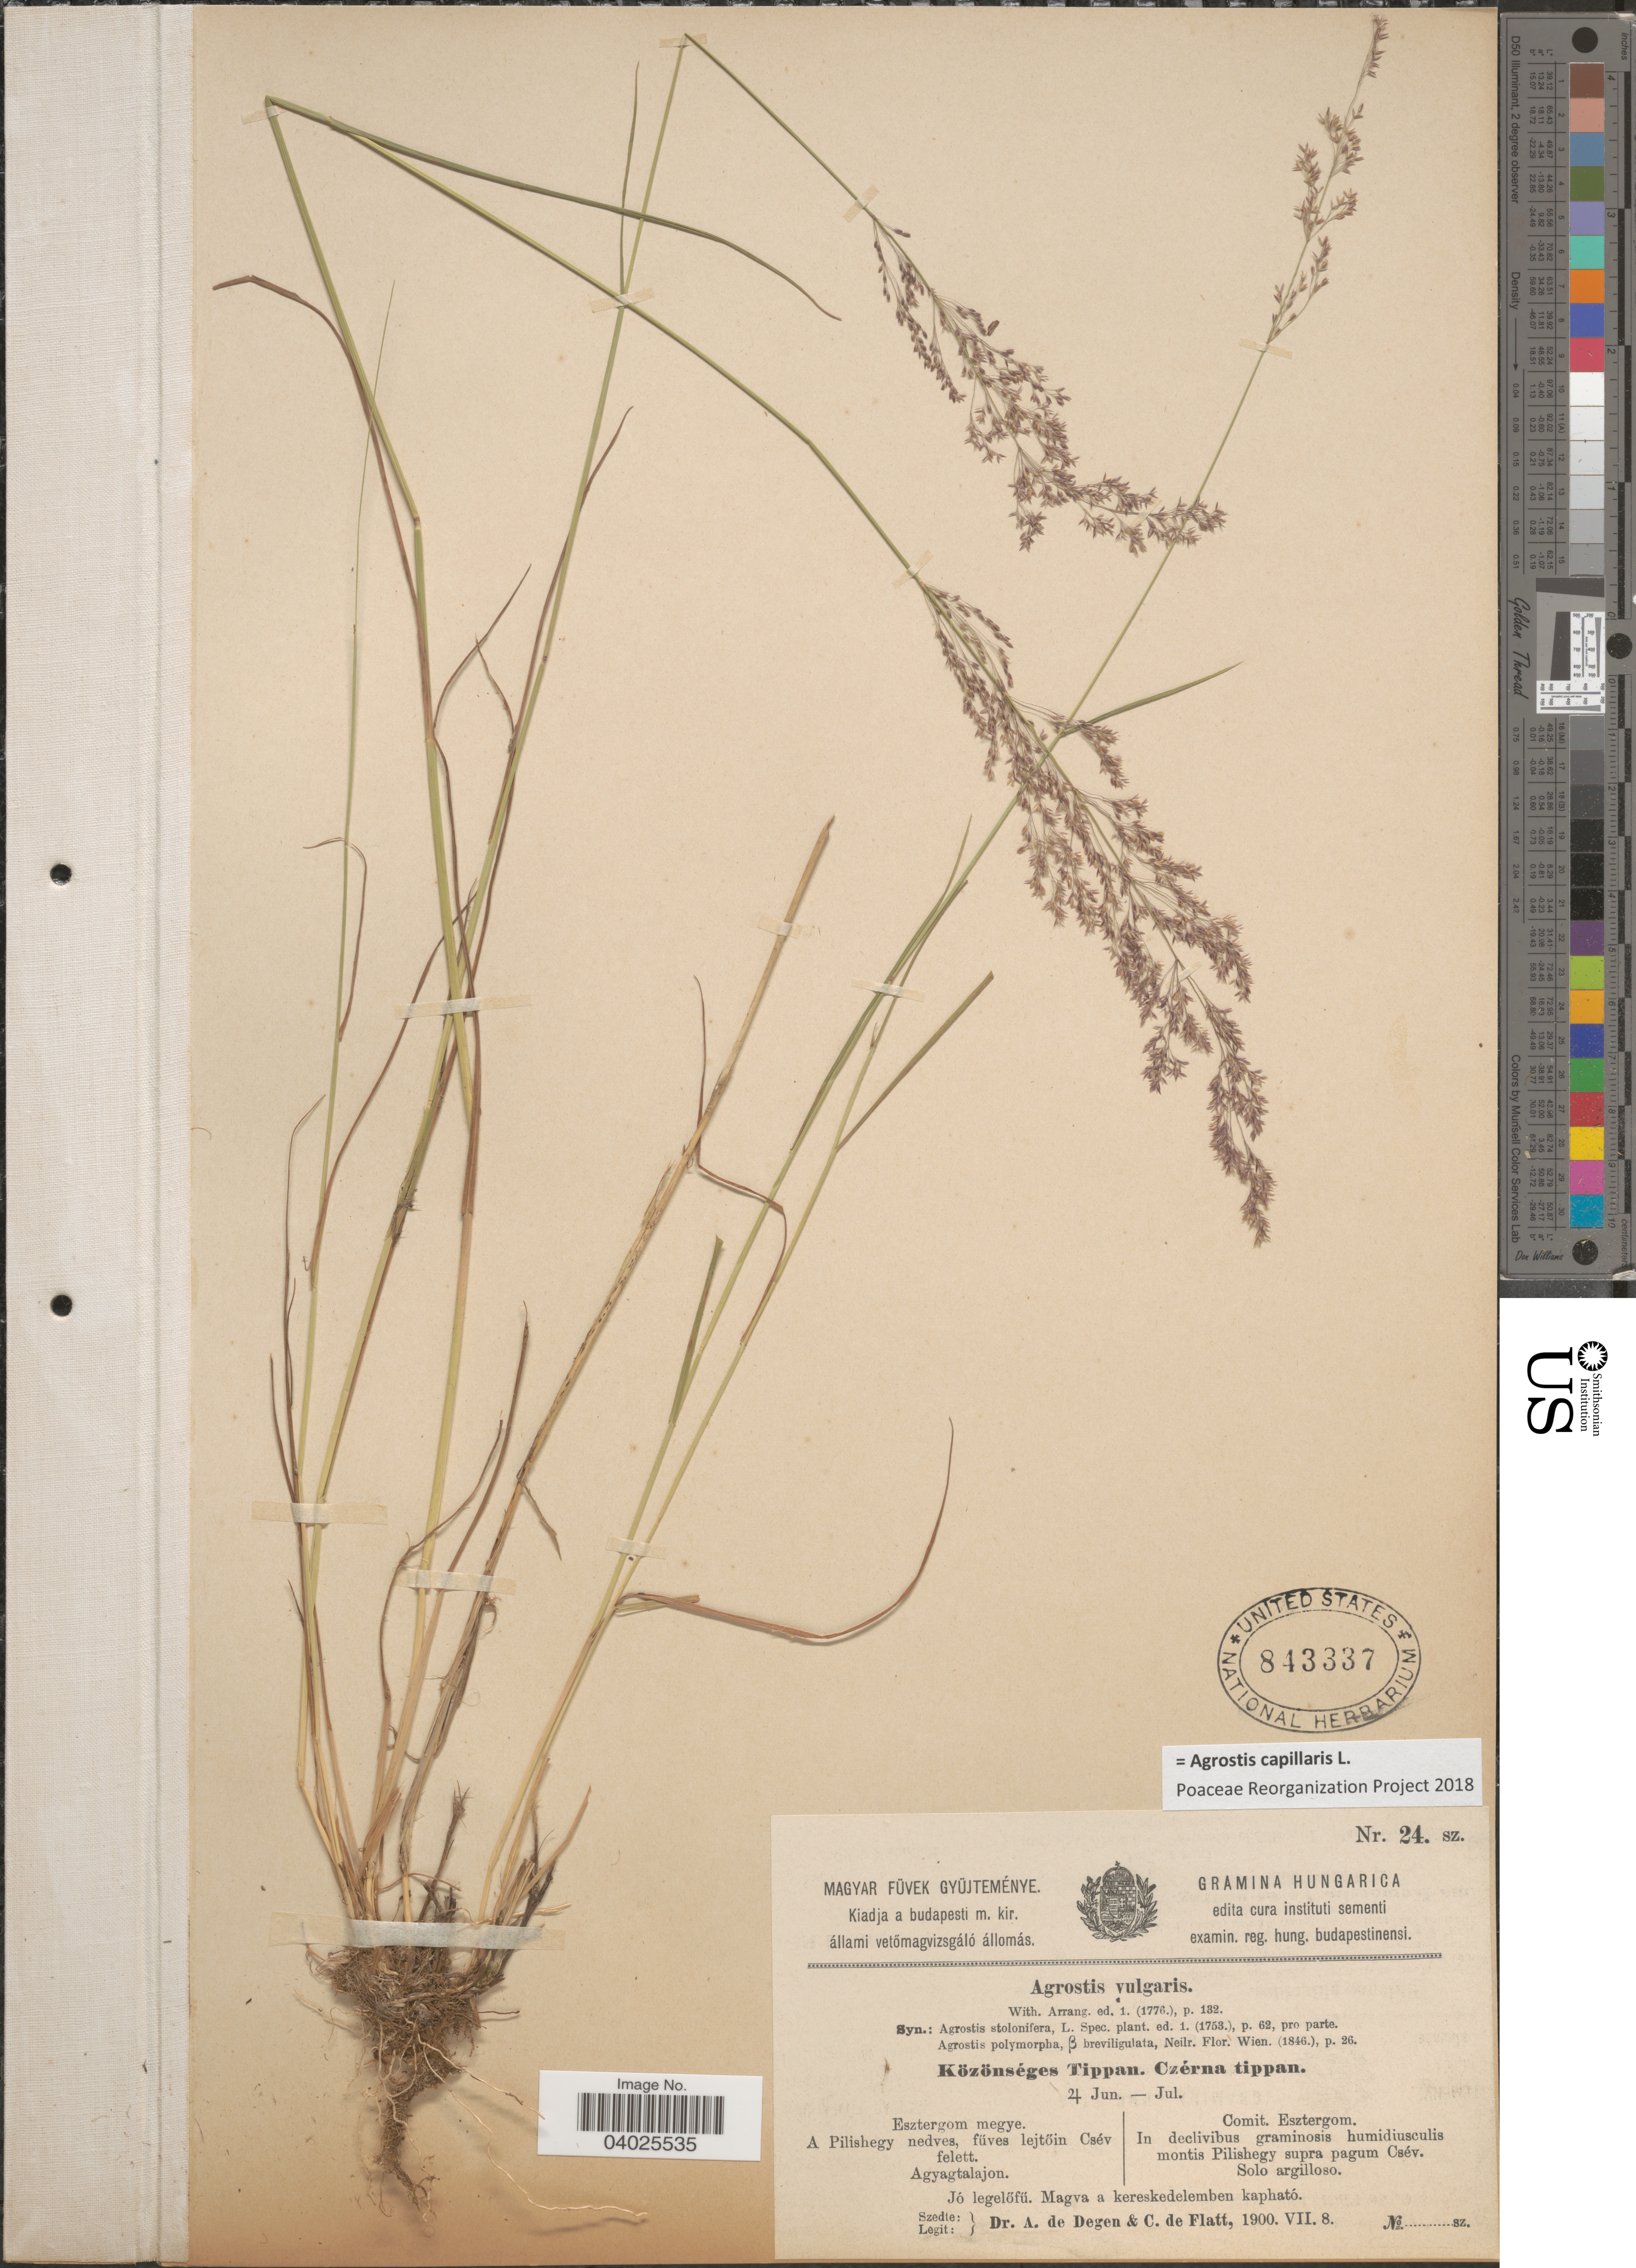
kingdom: Plantae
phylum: Tracheophyta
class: Liliopsida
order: Poales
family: Poaceae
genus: Agrostis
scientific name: Agrostis capillaris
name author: L.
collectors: A. Degen & C. de Flatt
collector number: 24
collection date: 1900-07-08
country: Hungary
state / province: Komárom-Esztergom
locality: Comit. Esztergom. In declivibus graminosis humidiusculis montis Pilishegy supra pagum Csév.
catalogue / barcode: US 843337